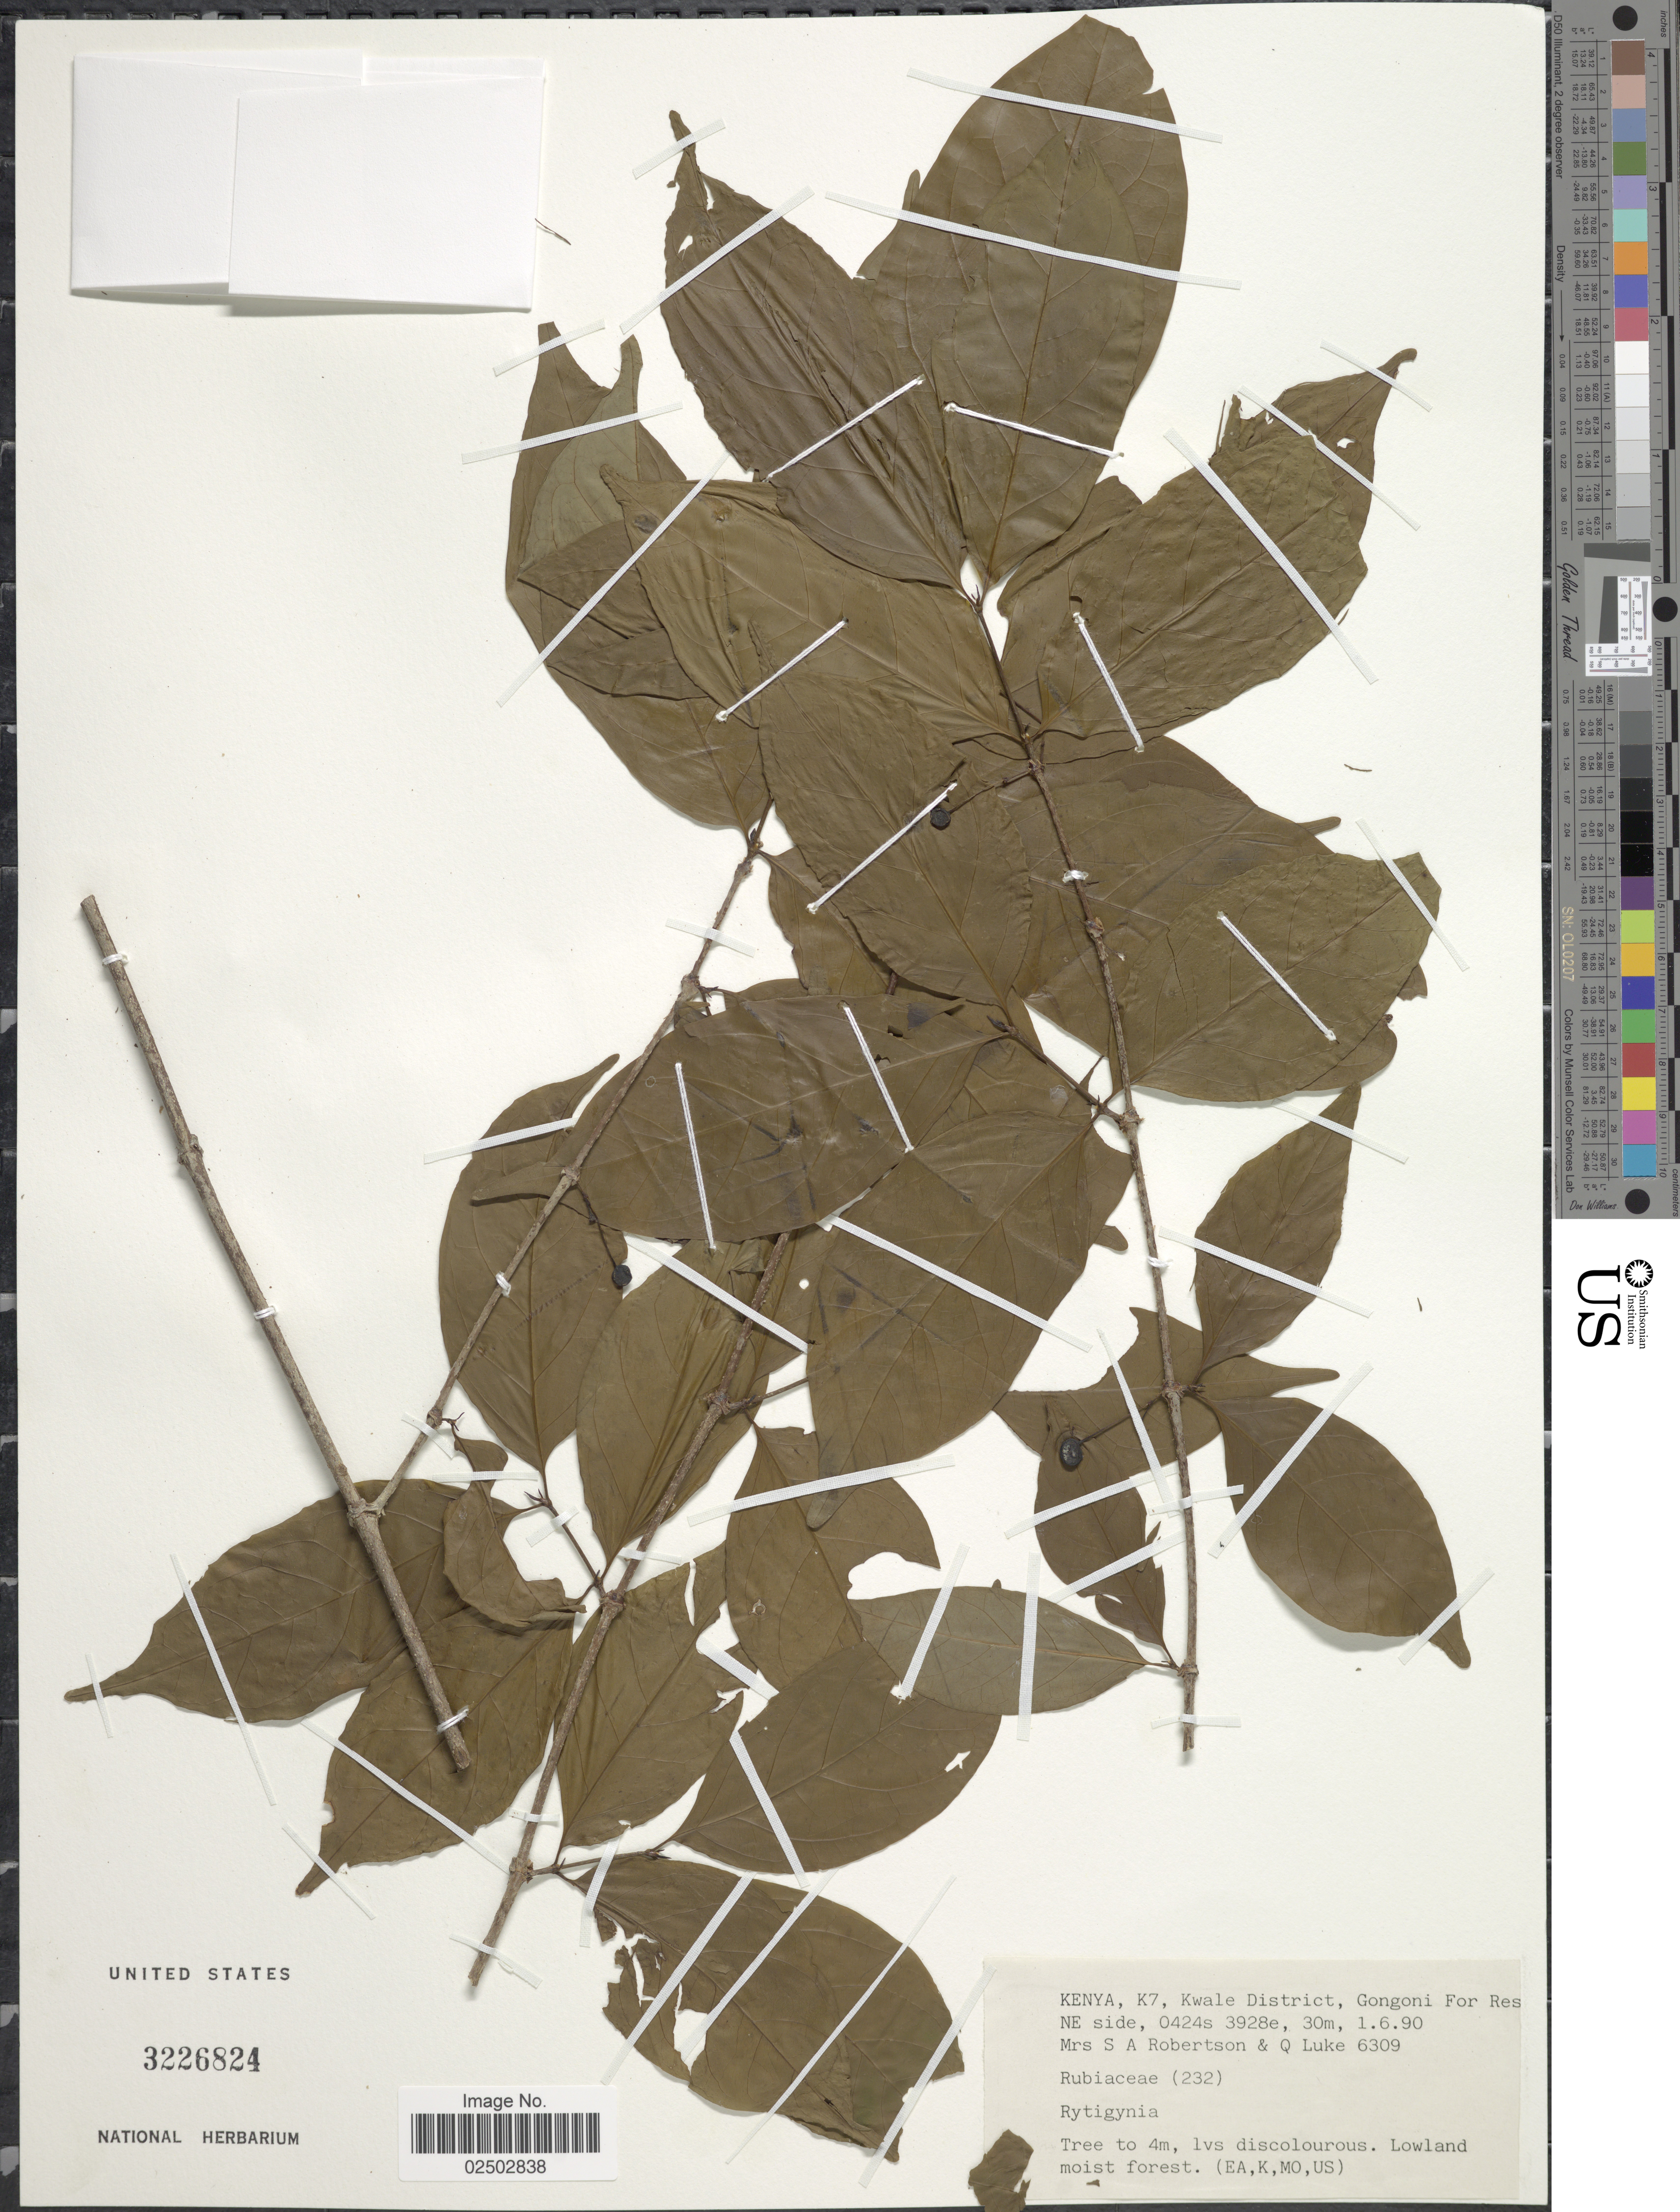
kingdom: Plantae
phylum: Tracheophyta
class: Magnoliopsida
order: Gentianales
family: Rubiaceae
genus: Rytigynia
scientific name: Rytigynia sp.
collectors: Mrs. S. A. Robertson & Q. Luke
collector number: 6309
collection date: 1990-06-01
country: Kenya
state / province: Kwale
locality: K7, Kwale District, Gongoni For Res NE side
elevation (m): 30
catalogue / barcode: US 3226824